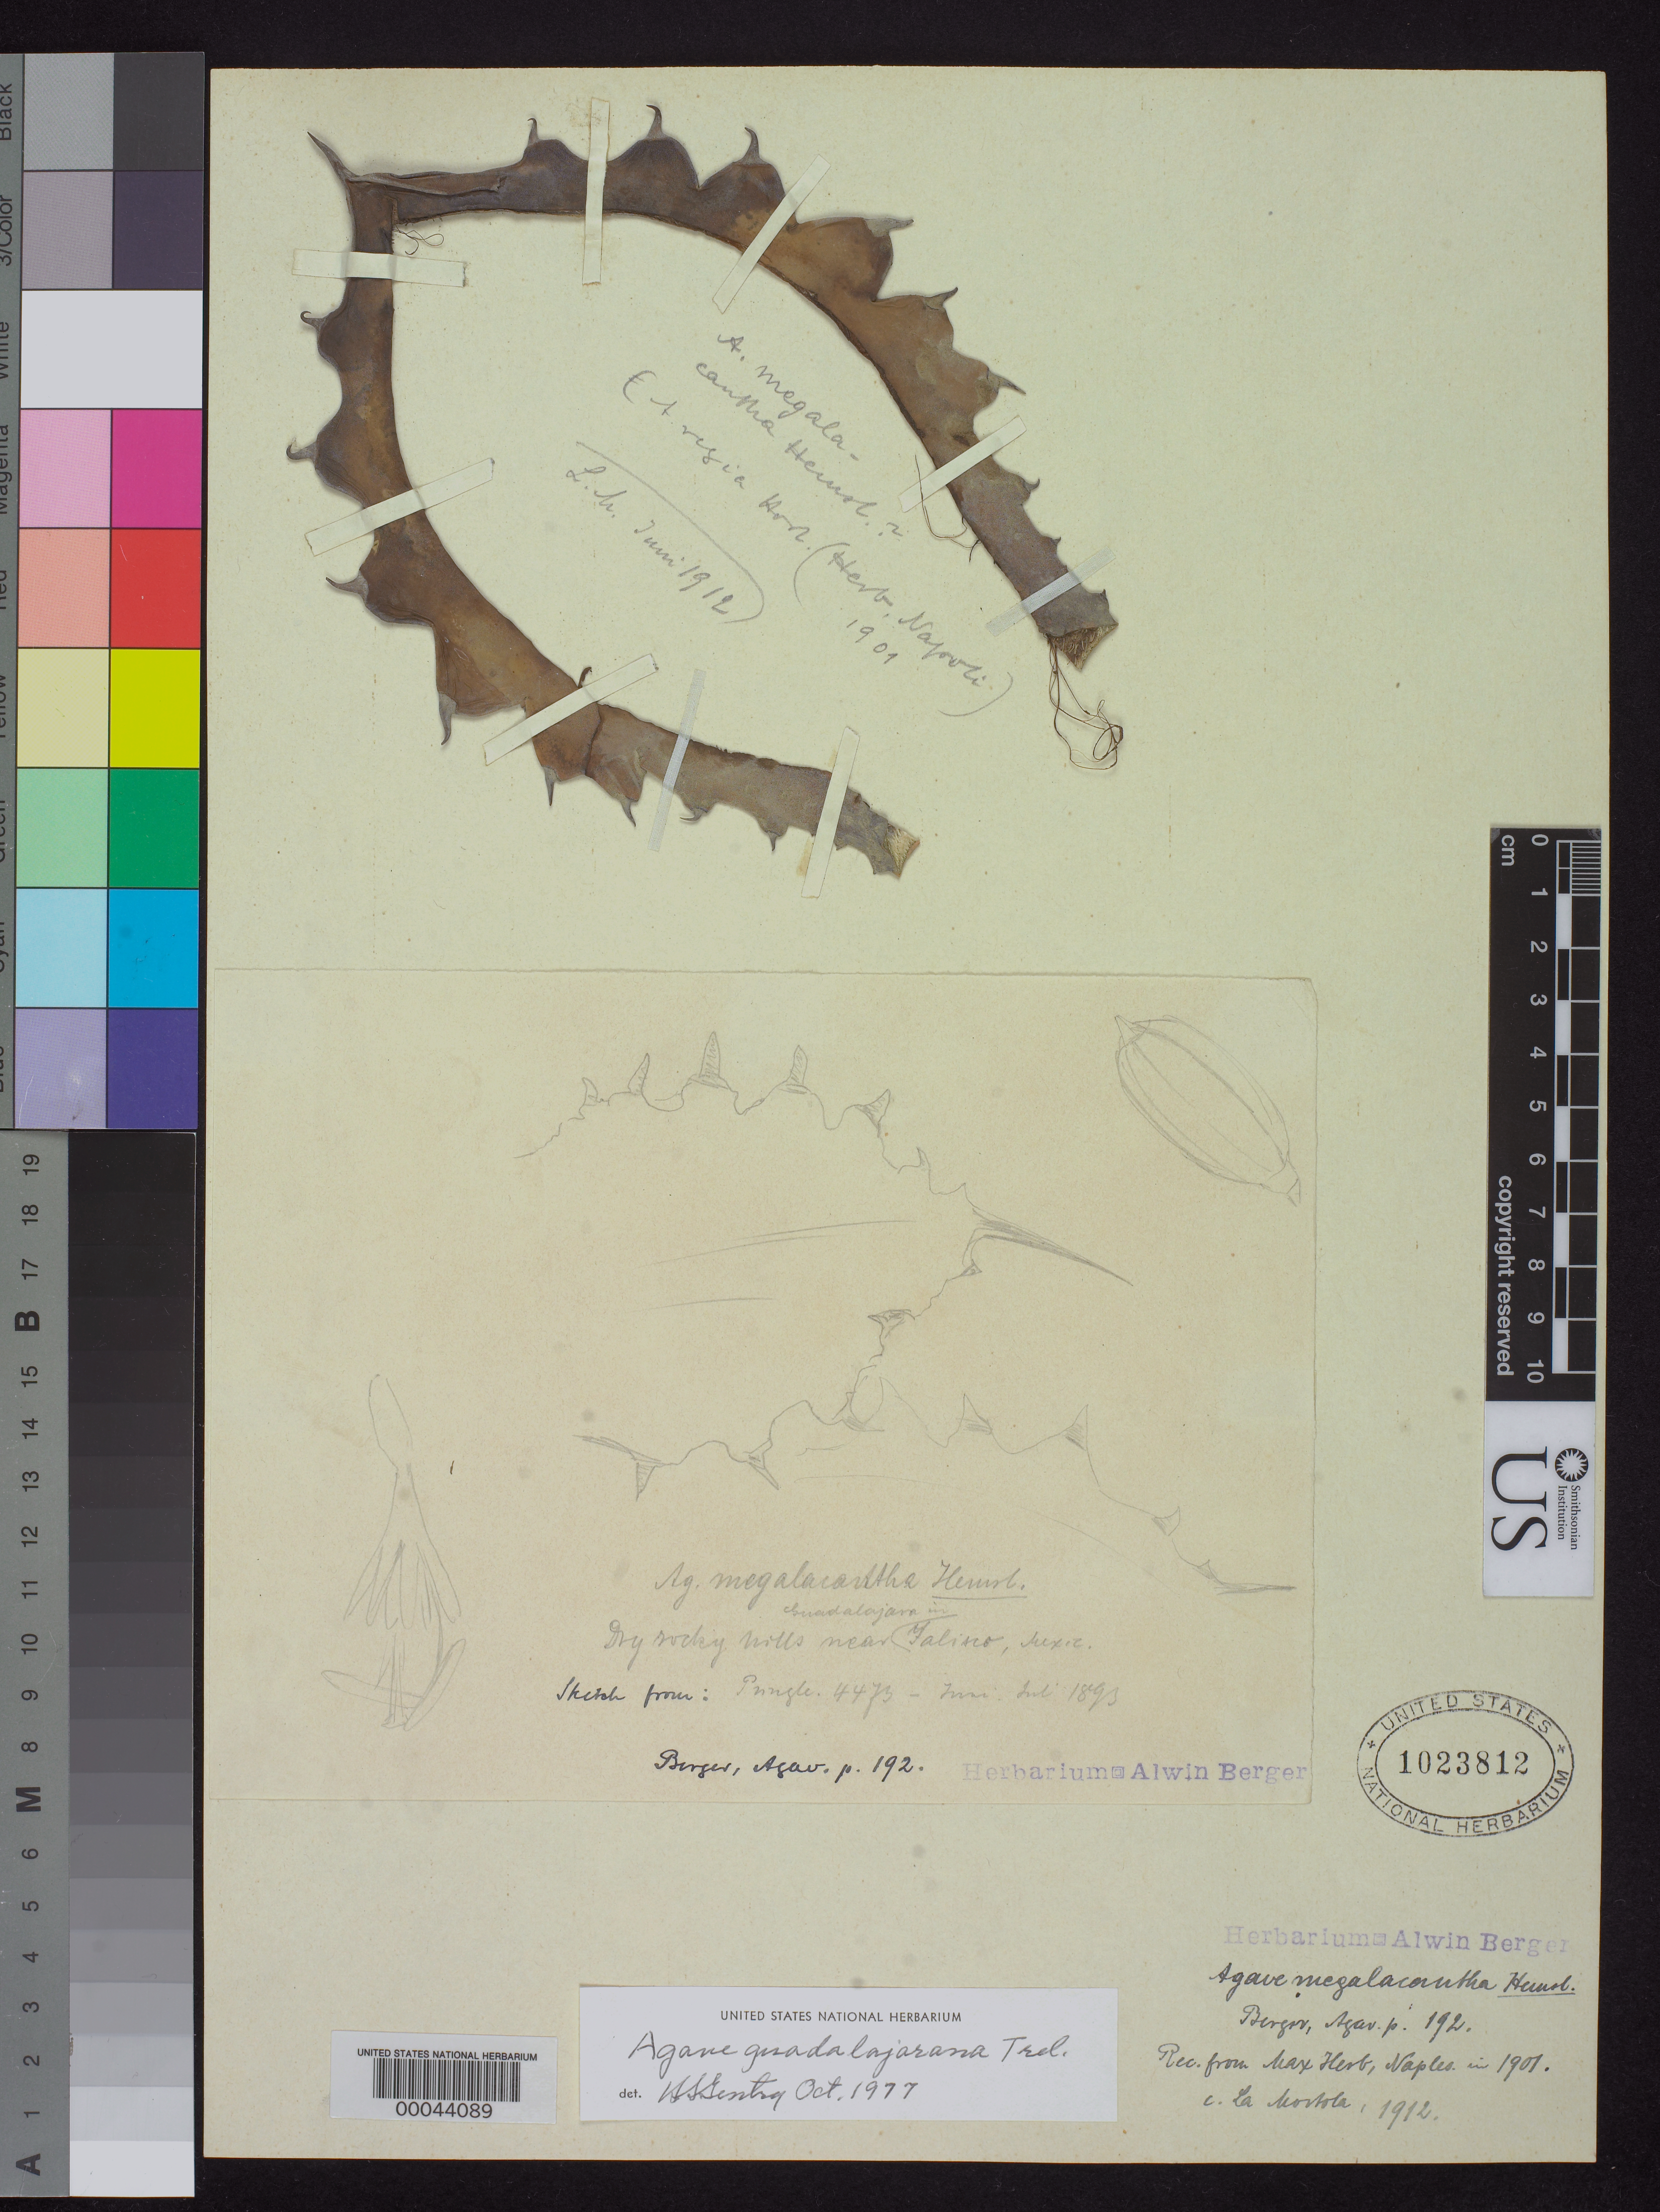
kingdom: Plantae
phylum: Tracheophyta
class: Liliopsida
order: Asparagales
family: Asparagaceae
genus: Agave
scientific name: Agave guadalajarana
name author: Trel.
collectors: ex herb. A. Berger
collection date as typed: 1912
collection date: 1912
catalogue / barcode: US 1023812